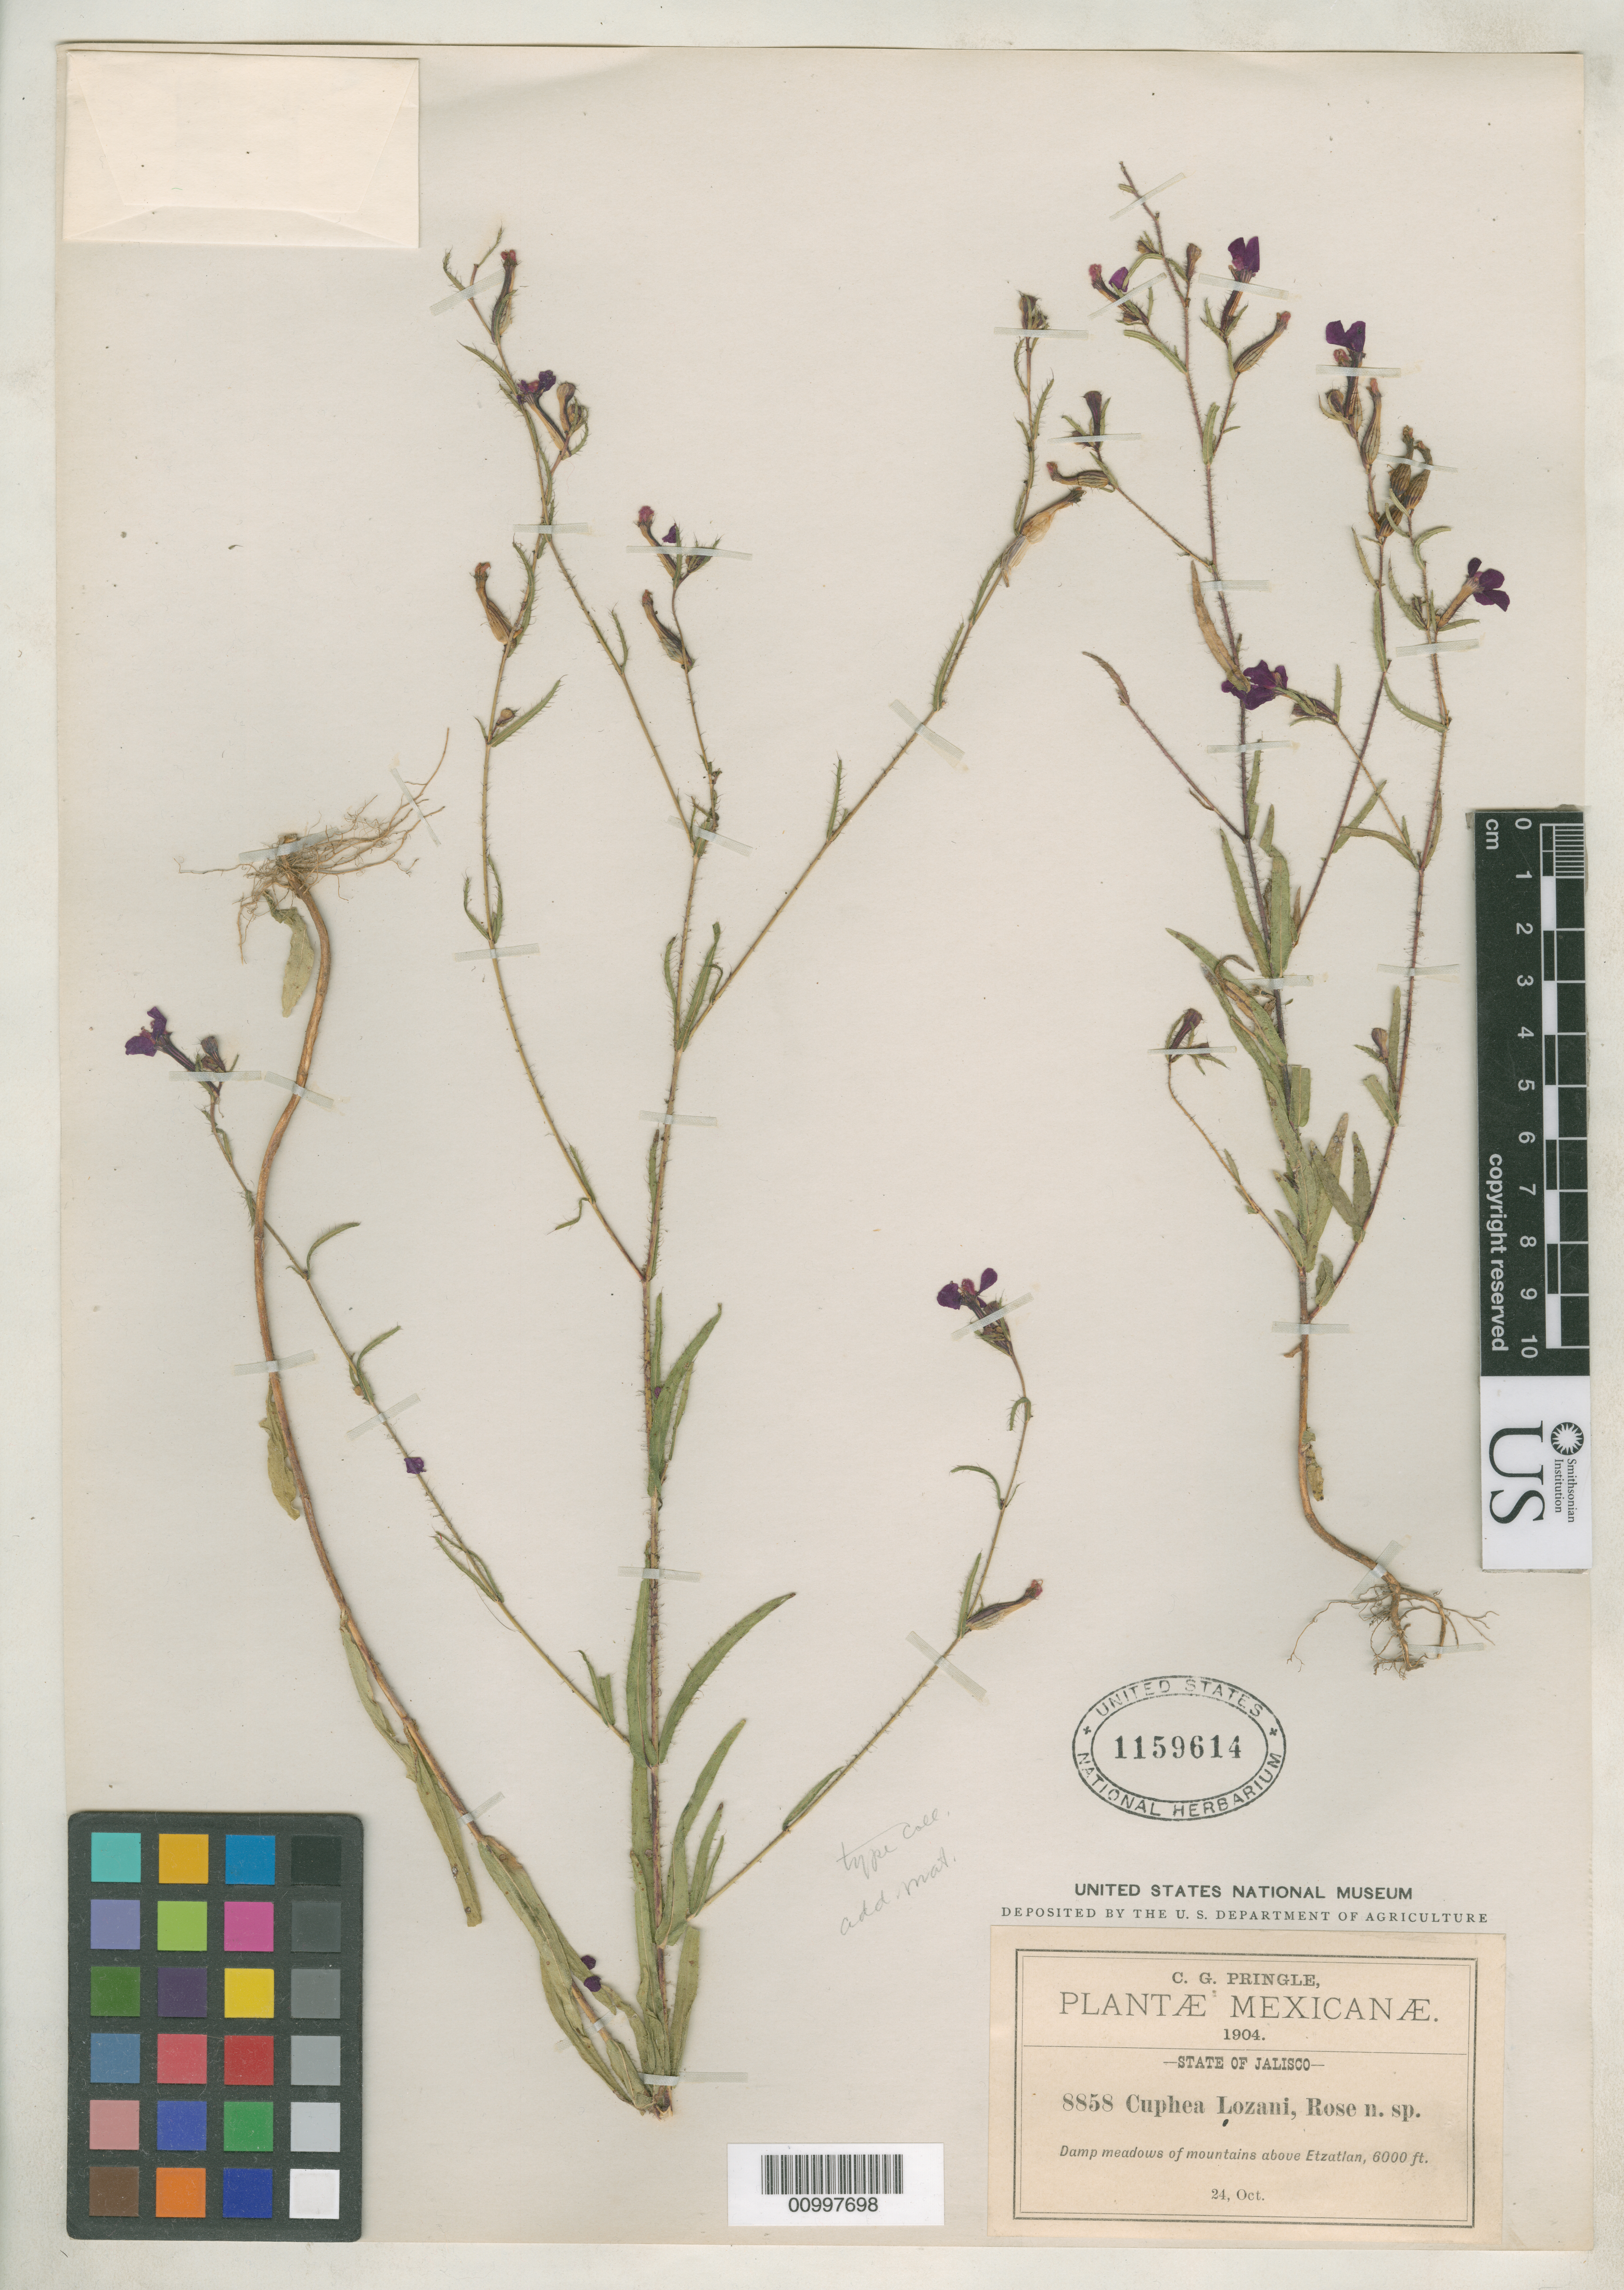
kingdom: Plantae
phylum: Tracheophyta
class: Magnoliopsida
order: Myrtales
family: Lythraceae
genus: Cuphea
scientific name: Cuphea lozanii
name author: Rose ex Koehne in Engl.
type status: Isotype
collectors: C. G. Pringle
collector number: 8858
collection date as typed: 24 Oct 1904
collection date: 1904-10-24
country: Mexico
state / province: Jalisco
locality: Damp meadows of mountains above Etzatlan.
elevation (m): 1829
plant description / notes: Epithet published as "Lozani", attributed to "Rose 1907, Contrib. Un. States Nat. Herb."; description (re-)published 1909, Contr. U.S. Natl. Herb. 12: 288.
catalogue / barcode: US 1159614